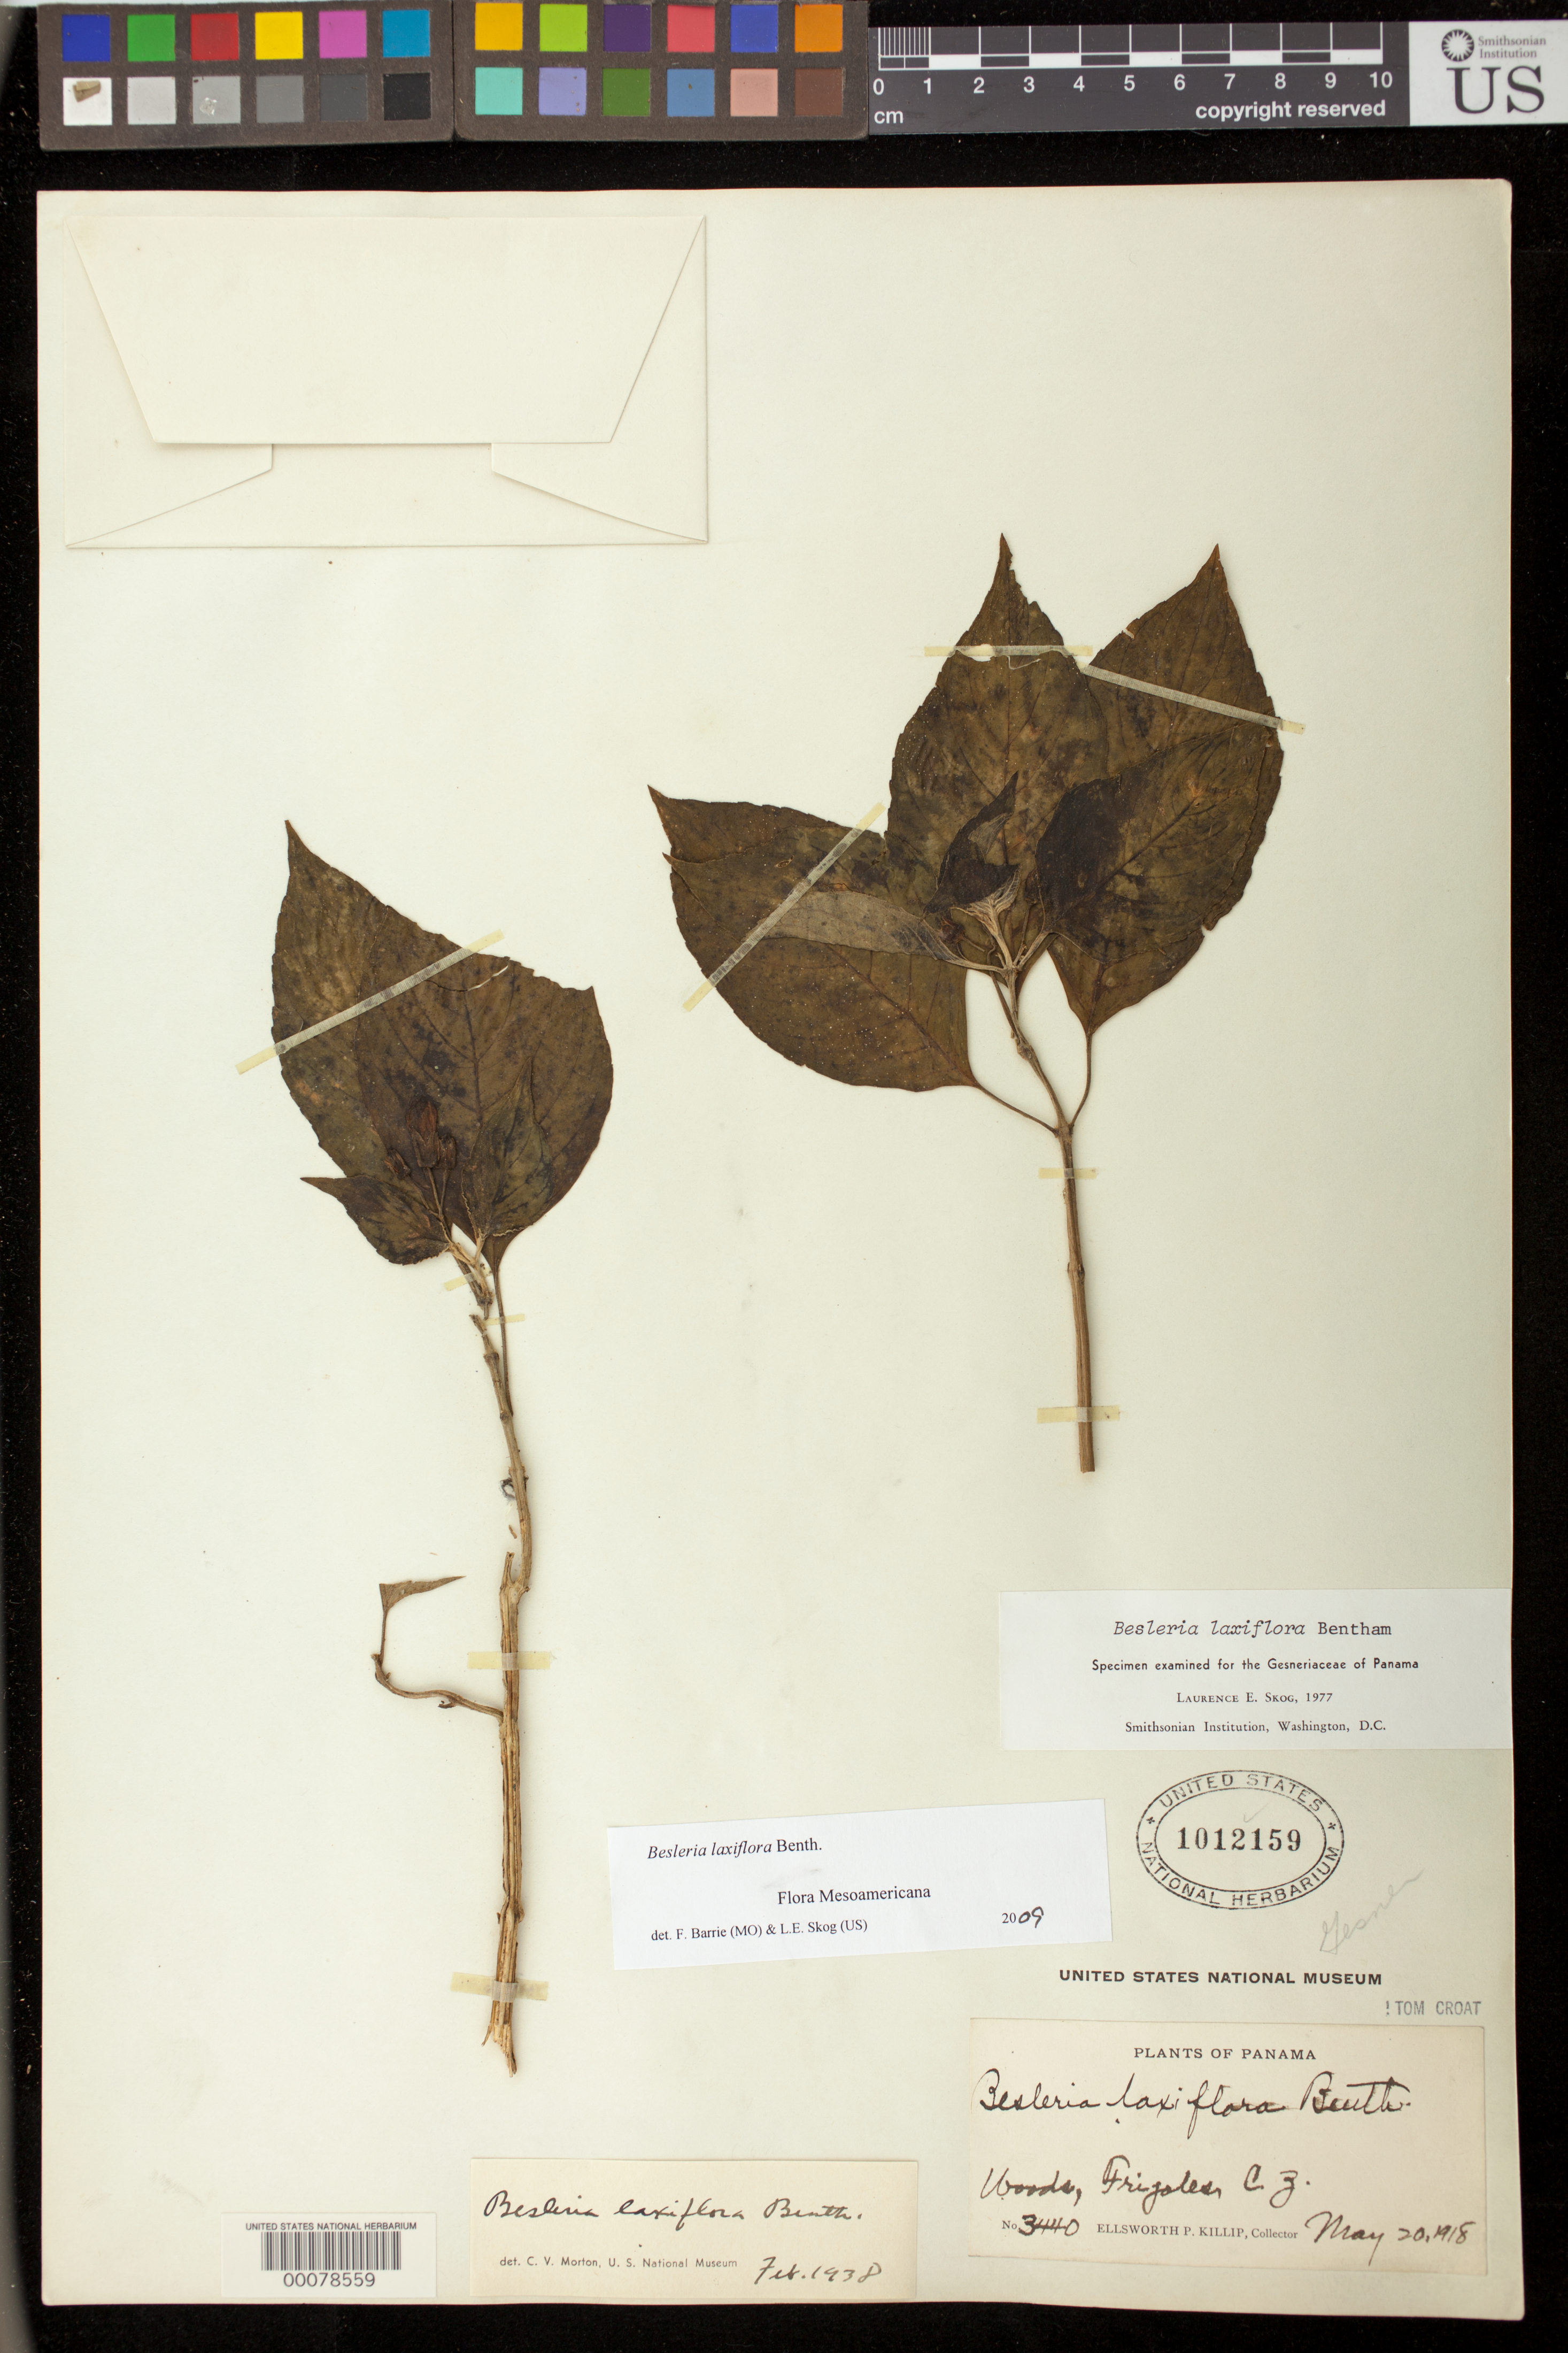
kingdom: Plantae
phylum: Tracheophyta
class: Magnoliopsida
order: Lamiales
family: Gesneriaceae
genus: Besleria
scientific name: Besleria laxiflora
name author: Benth.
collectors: E. P. Killip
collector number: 3440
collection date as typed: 20 May 1918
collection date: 1918-05-20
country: Panama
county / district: Canal Zone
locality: Woods, Frijoles, CZ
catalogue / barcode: US 1012159